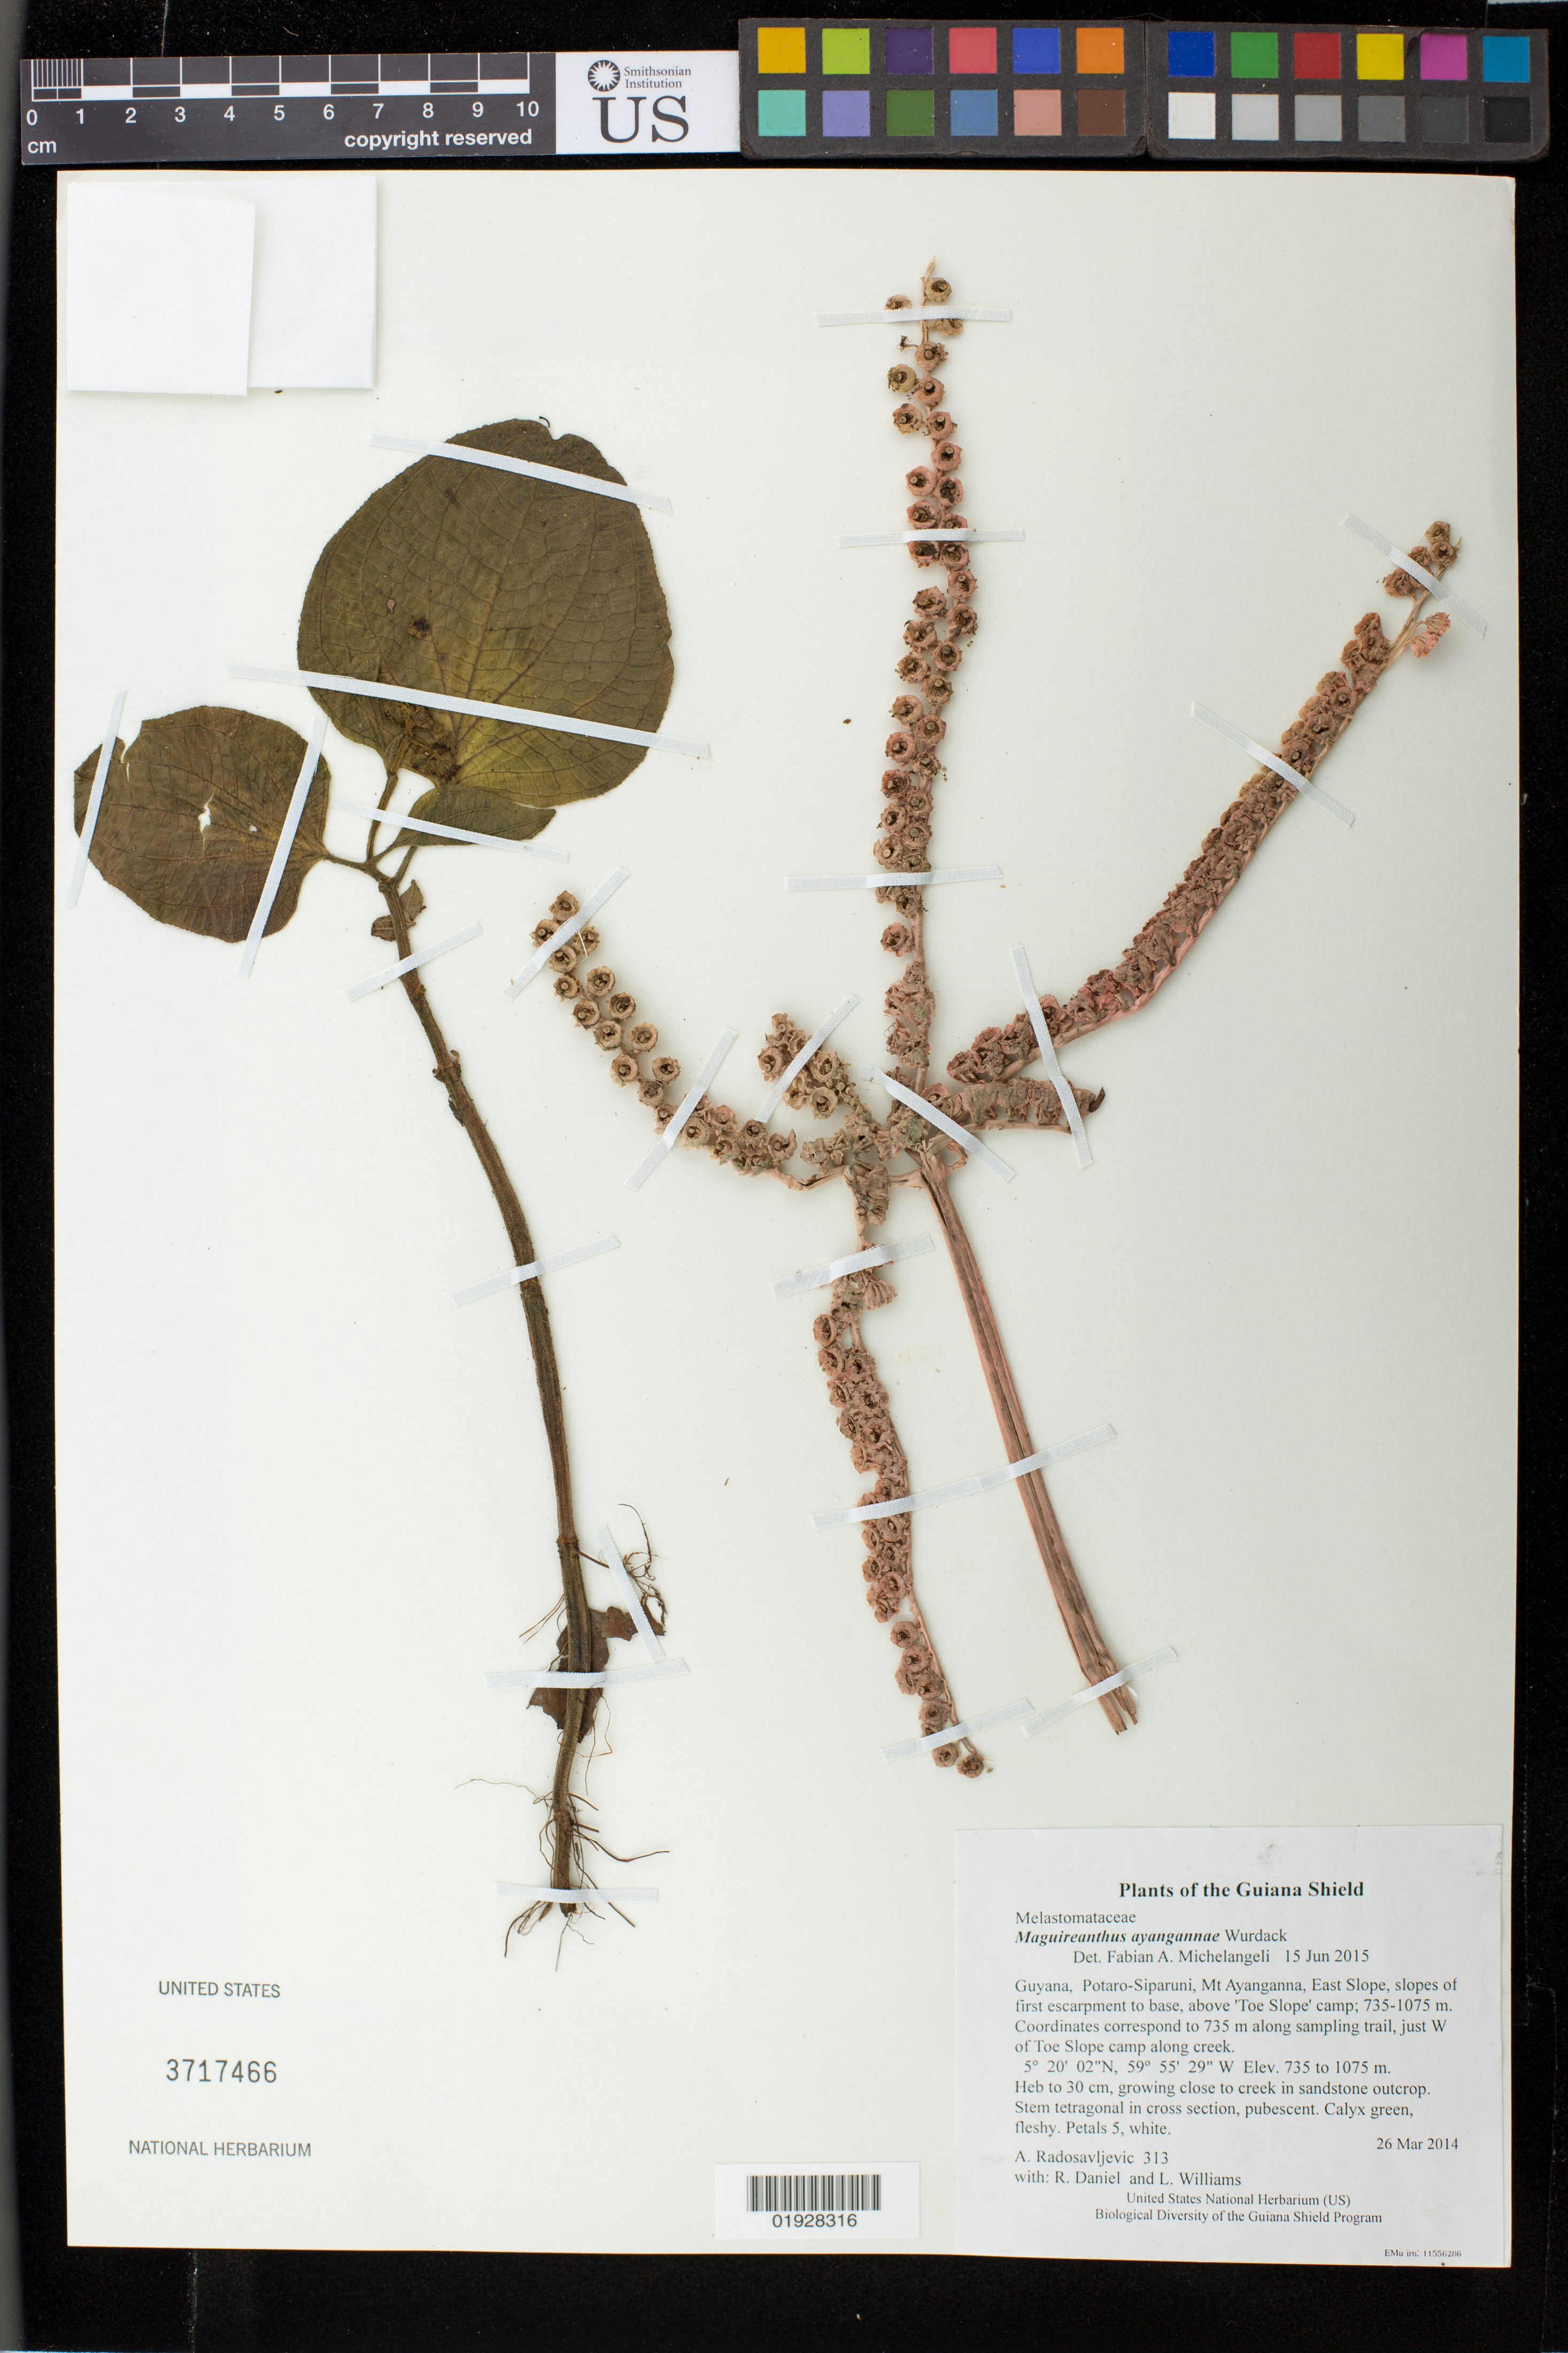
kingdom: Plantae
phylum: Tracheophyta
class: Magnoliopsida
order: Myrtales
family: Melastomataceae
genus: Maguireanthus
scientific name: Maguireanthus ayangannae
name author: Wurdack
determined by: Michelangeli, F. A.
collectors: A. Radosavljevic, R. Daniel & L. Williams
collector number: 313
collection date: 2014-03-26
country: Guyana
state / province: Potaro-Siparuni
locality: Mt Ayanganna, East Slope, slopes of first escarpment to base, above 'Toe Slope' camp; 735-1075 m. Coordinates correspond to 735 m along sampling trail, just W of Toe Slope camp along creek.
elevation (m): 735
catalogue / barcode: US 3717466